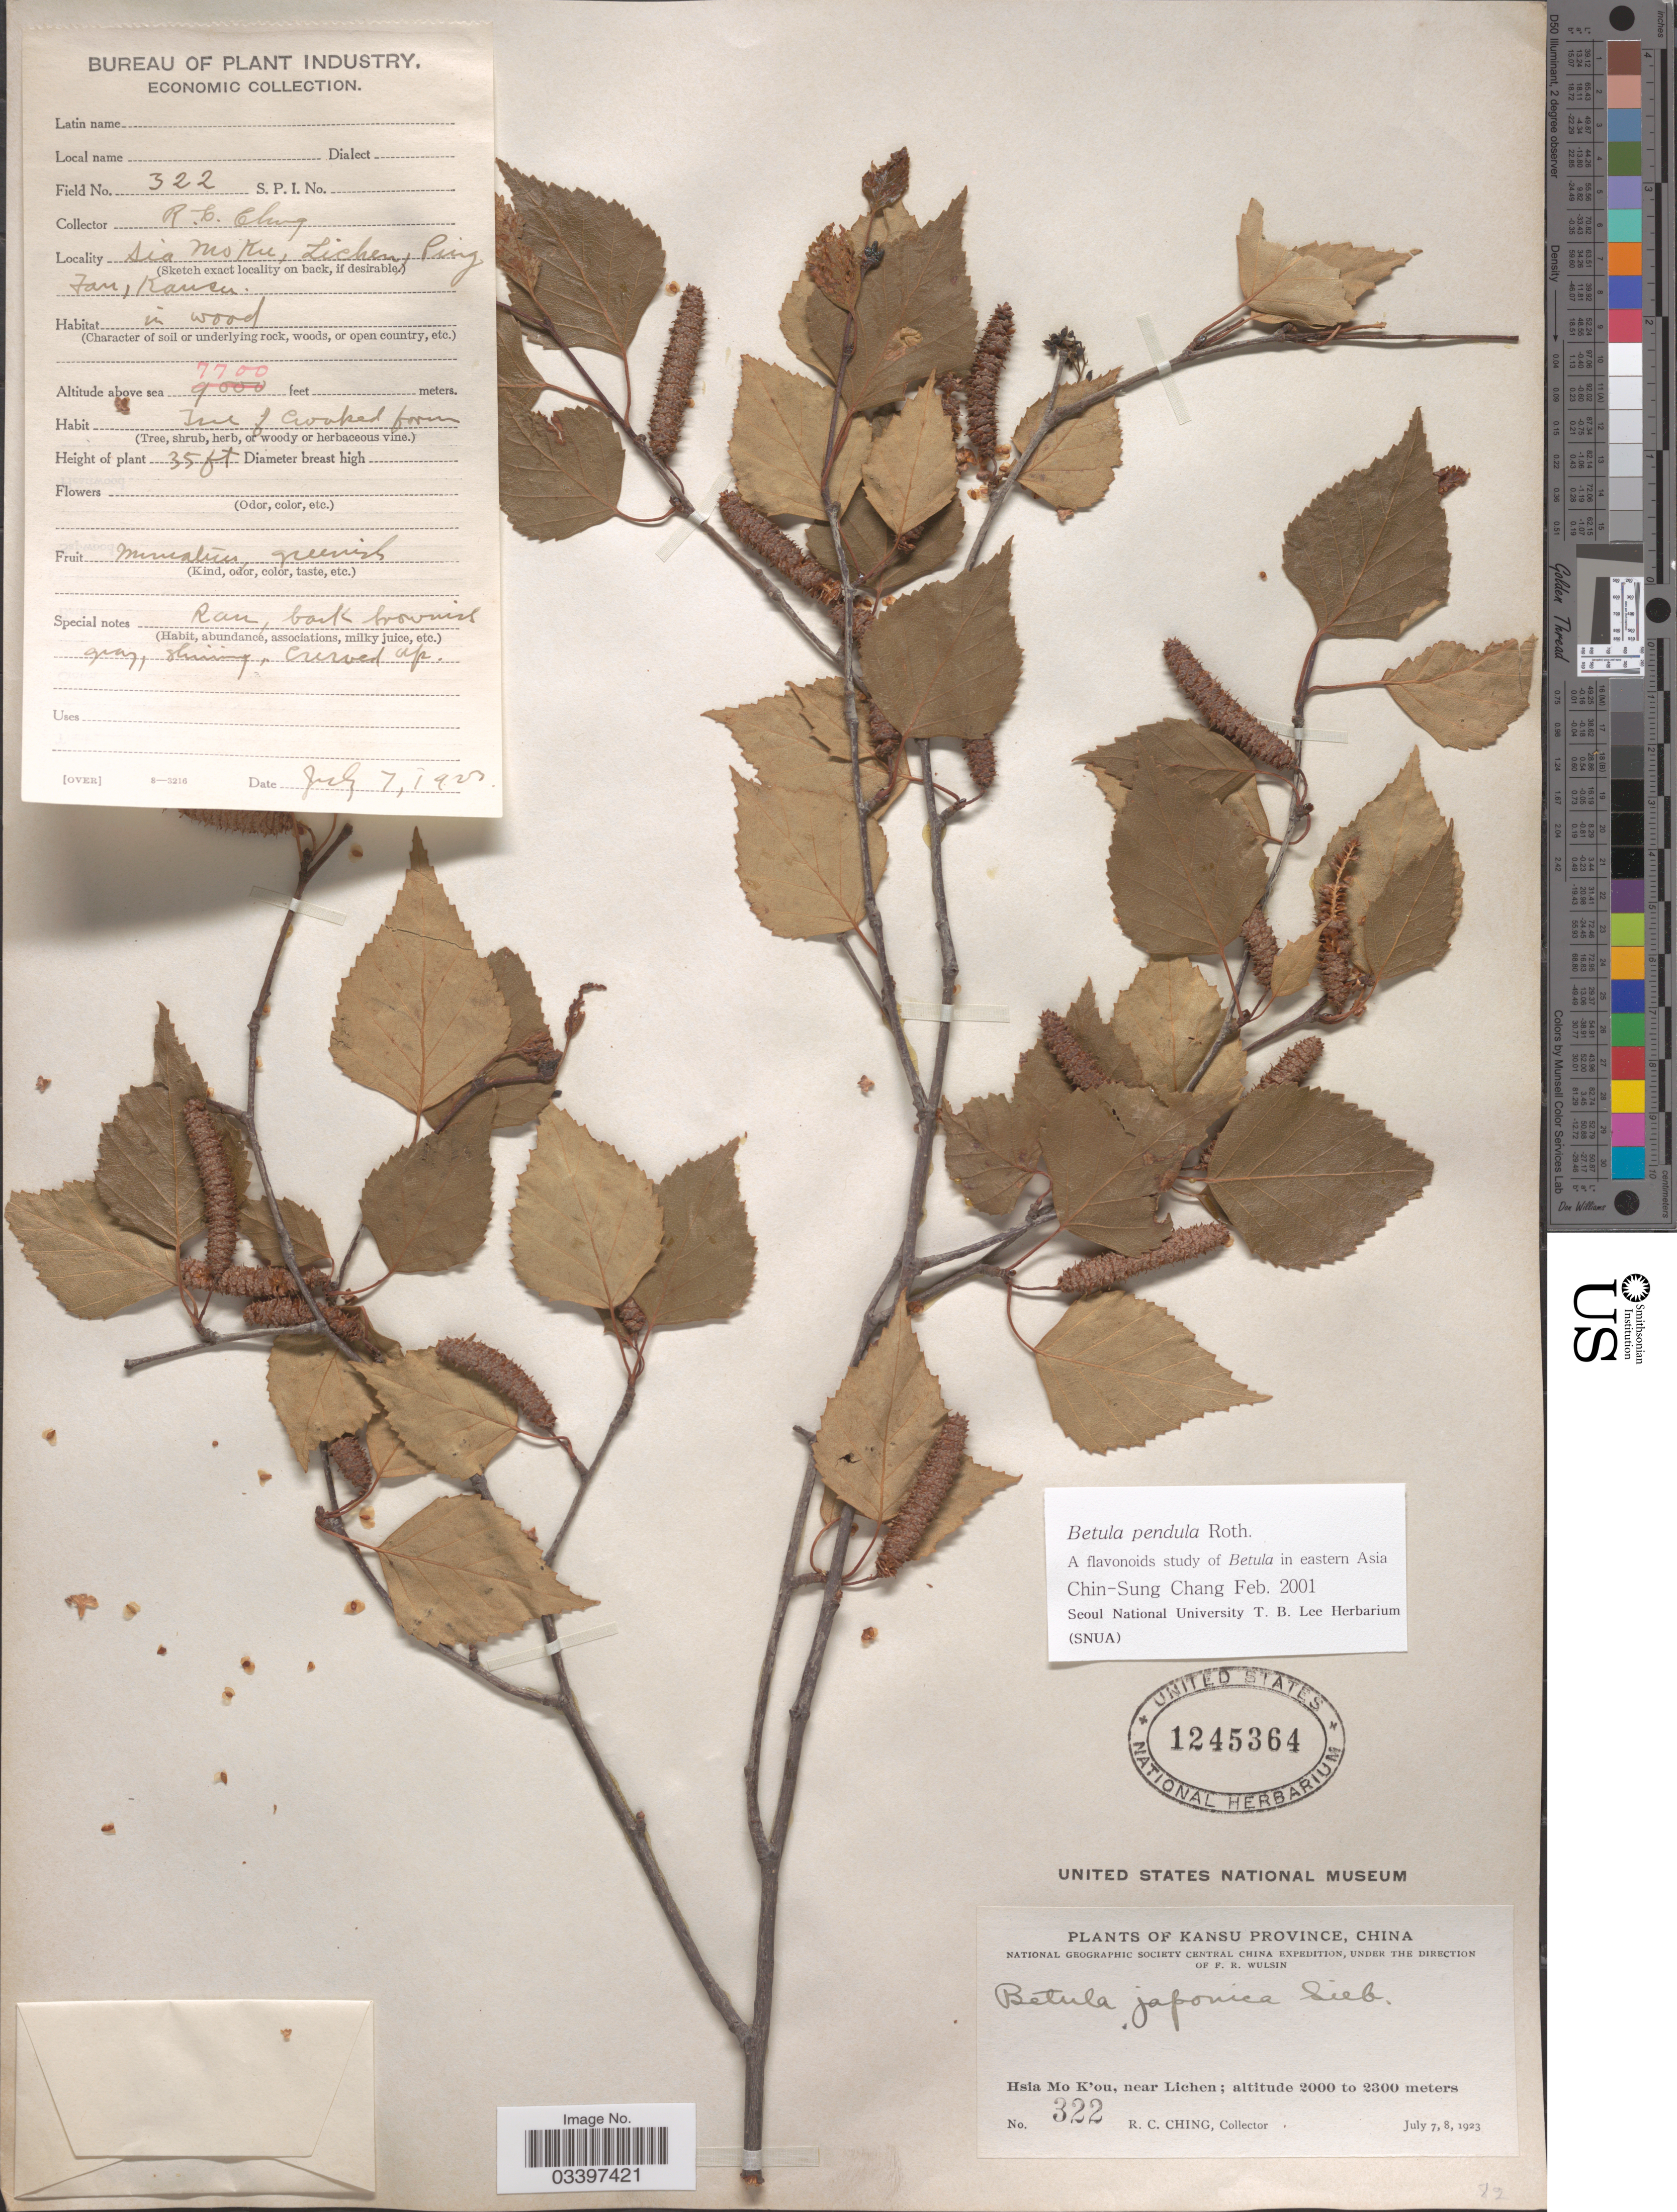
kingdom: Plantae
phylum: Tracheophyta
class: Magnoliopsida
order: Fagales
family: Betulaceae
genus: Betula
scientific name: Betula pendula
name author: Roth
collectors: R. C. Ching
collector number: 322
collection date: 1923-07-07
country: China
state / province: Gansu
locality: Kansu Province. Hsia Mo K'ou, near Lichen. Ping Fan.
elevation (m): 2347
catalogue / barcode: US 1245364